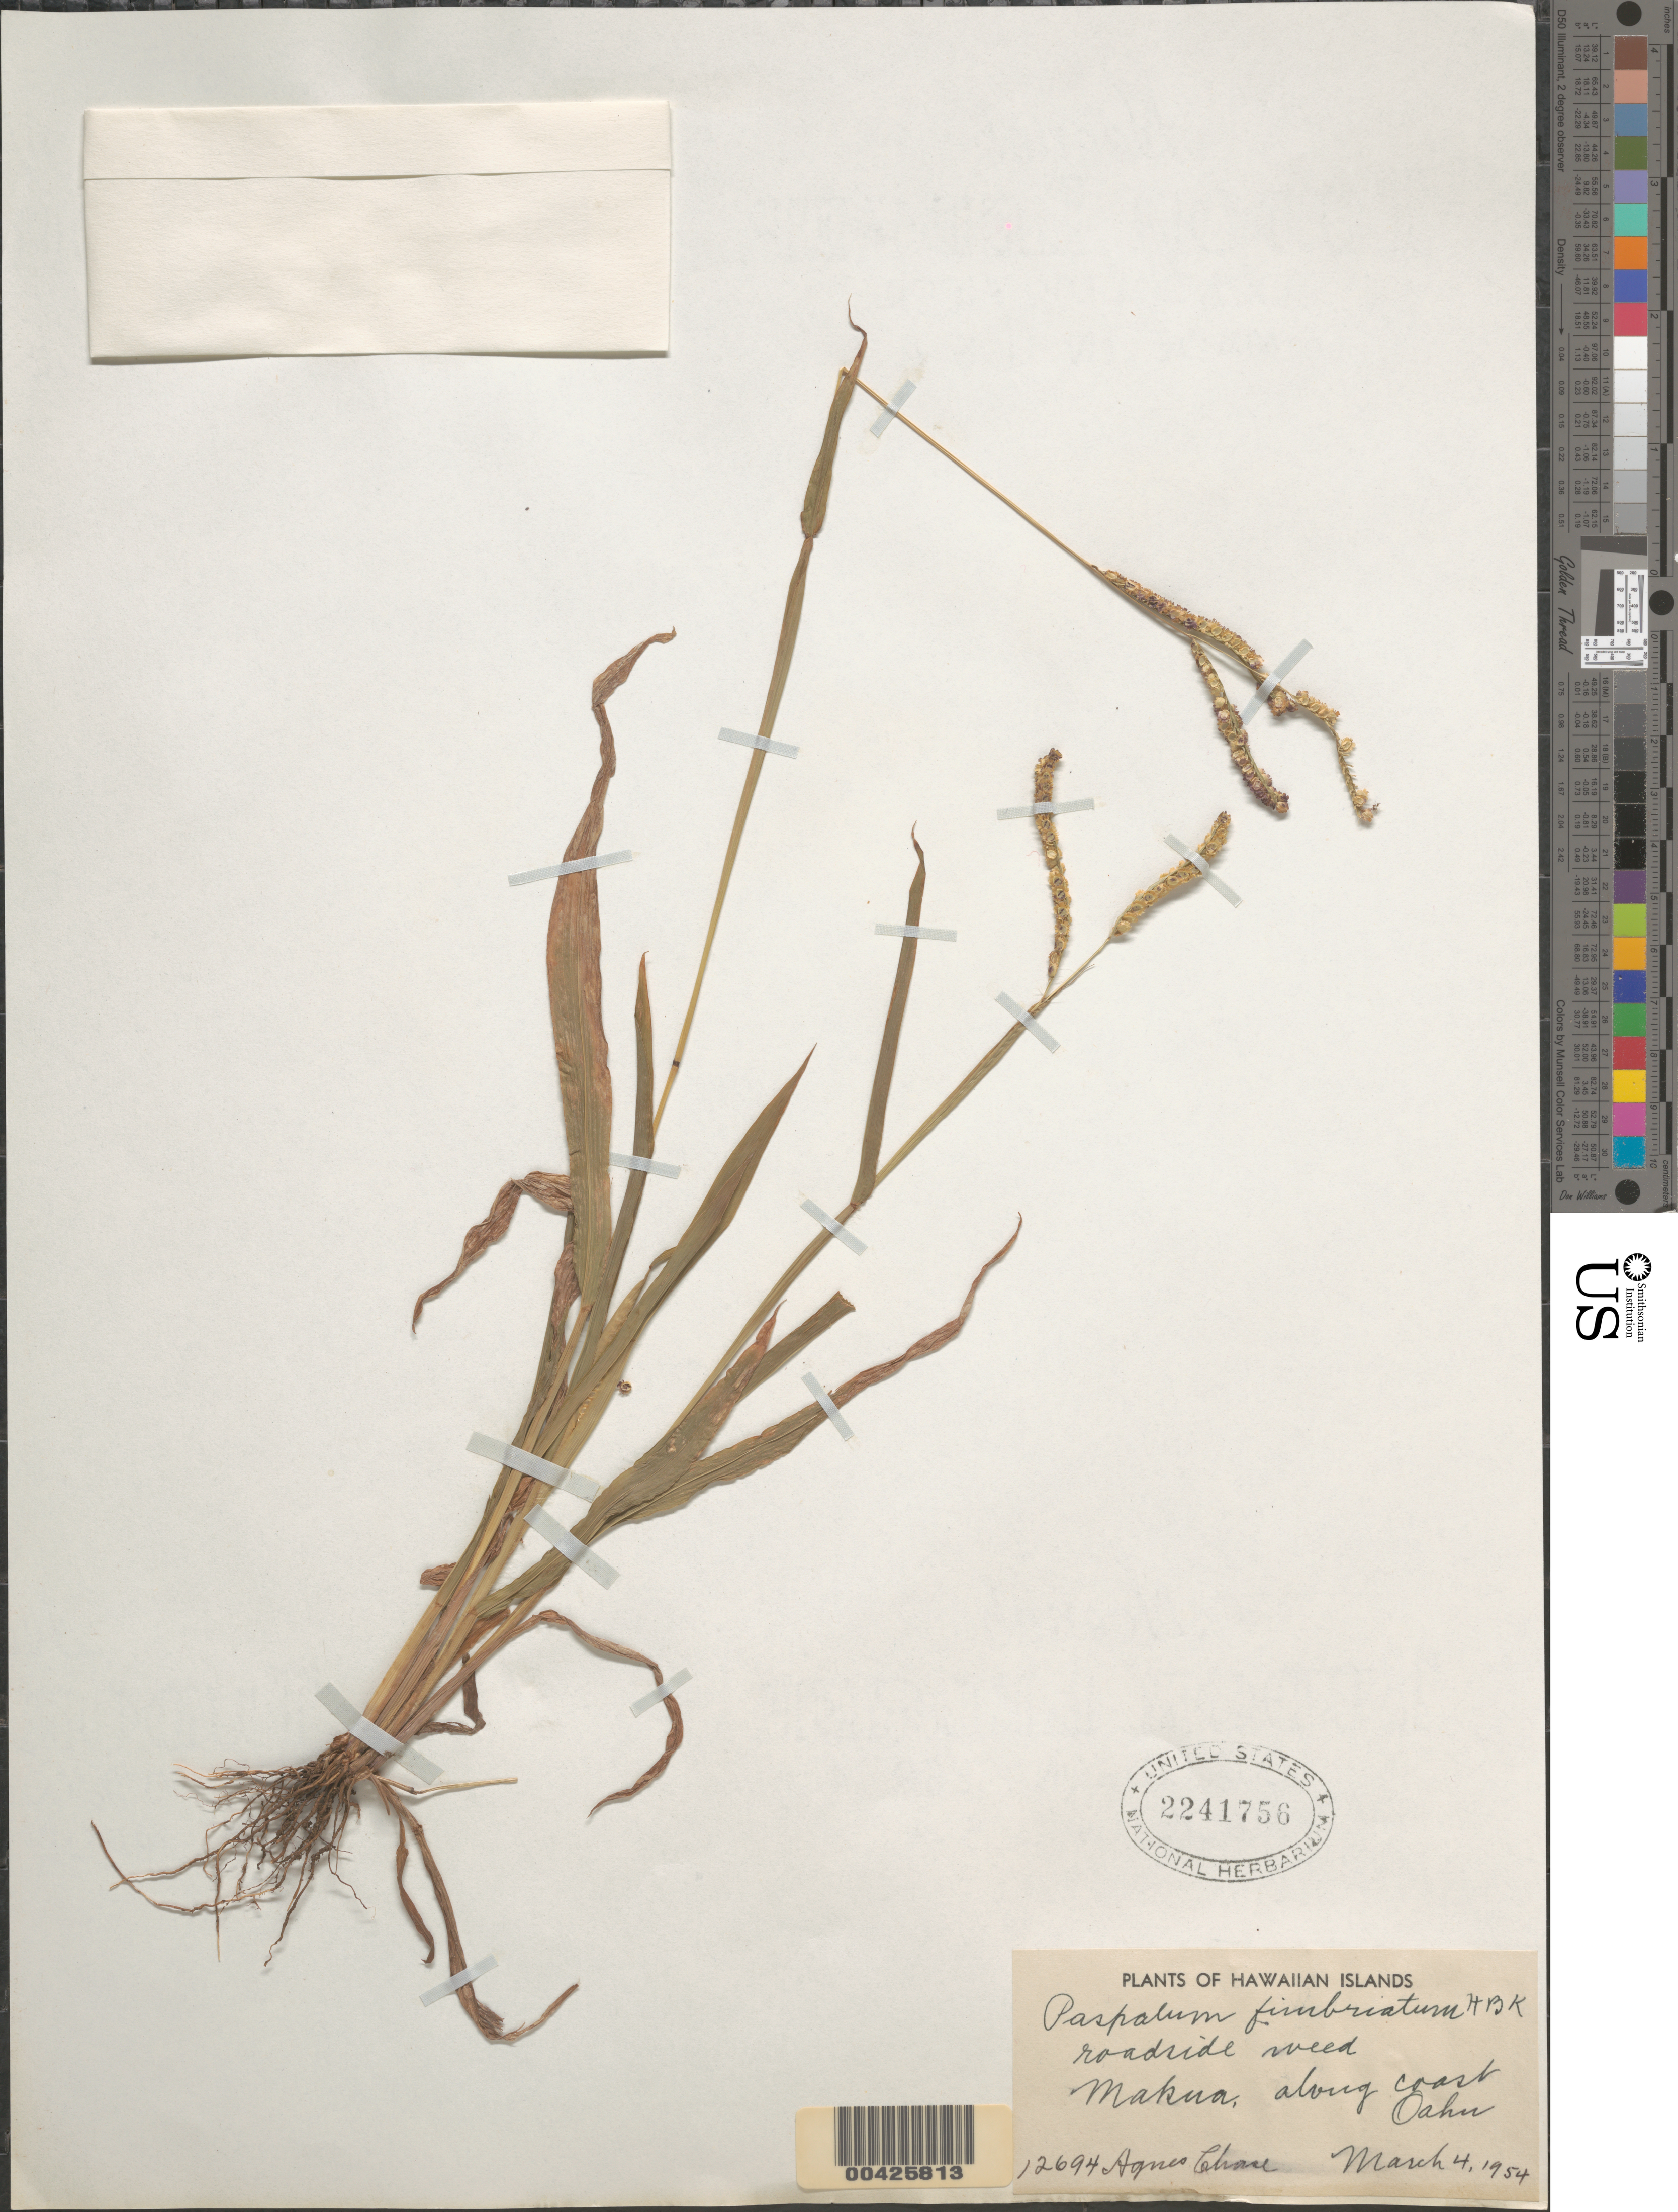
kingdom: Plantae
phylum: Tracheophyta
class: Liliopsida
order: Poales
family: Poaceae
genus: Paspalum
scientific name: Paspalum fimbriatum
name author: Kunth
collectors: A. Chase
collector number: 12694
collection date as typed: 4 Mar 1954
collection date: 1954-03-04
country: United States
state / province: Hawaii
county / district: Honolulu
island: Oahu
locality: Makua, along coast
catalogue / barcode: US 2241756